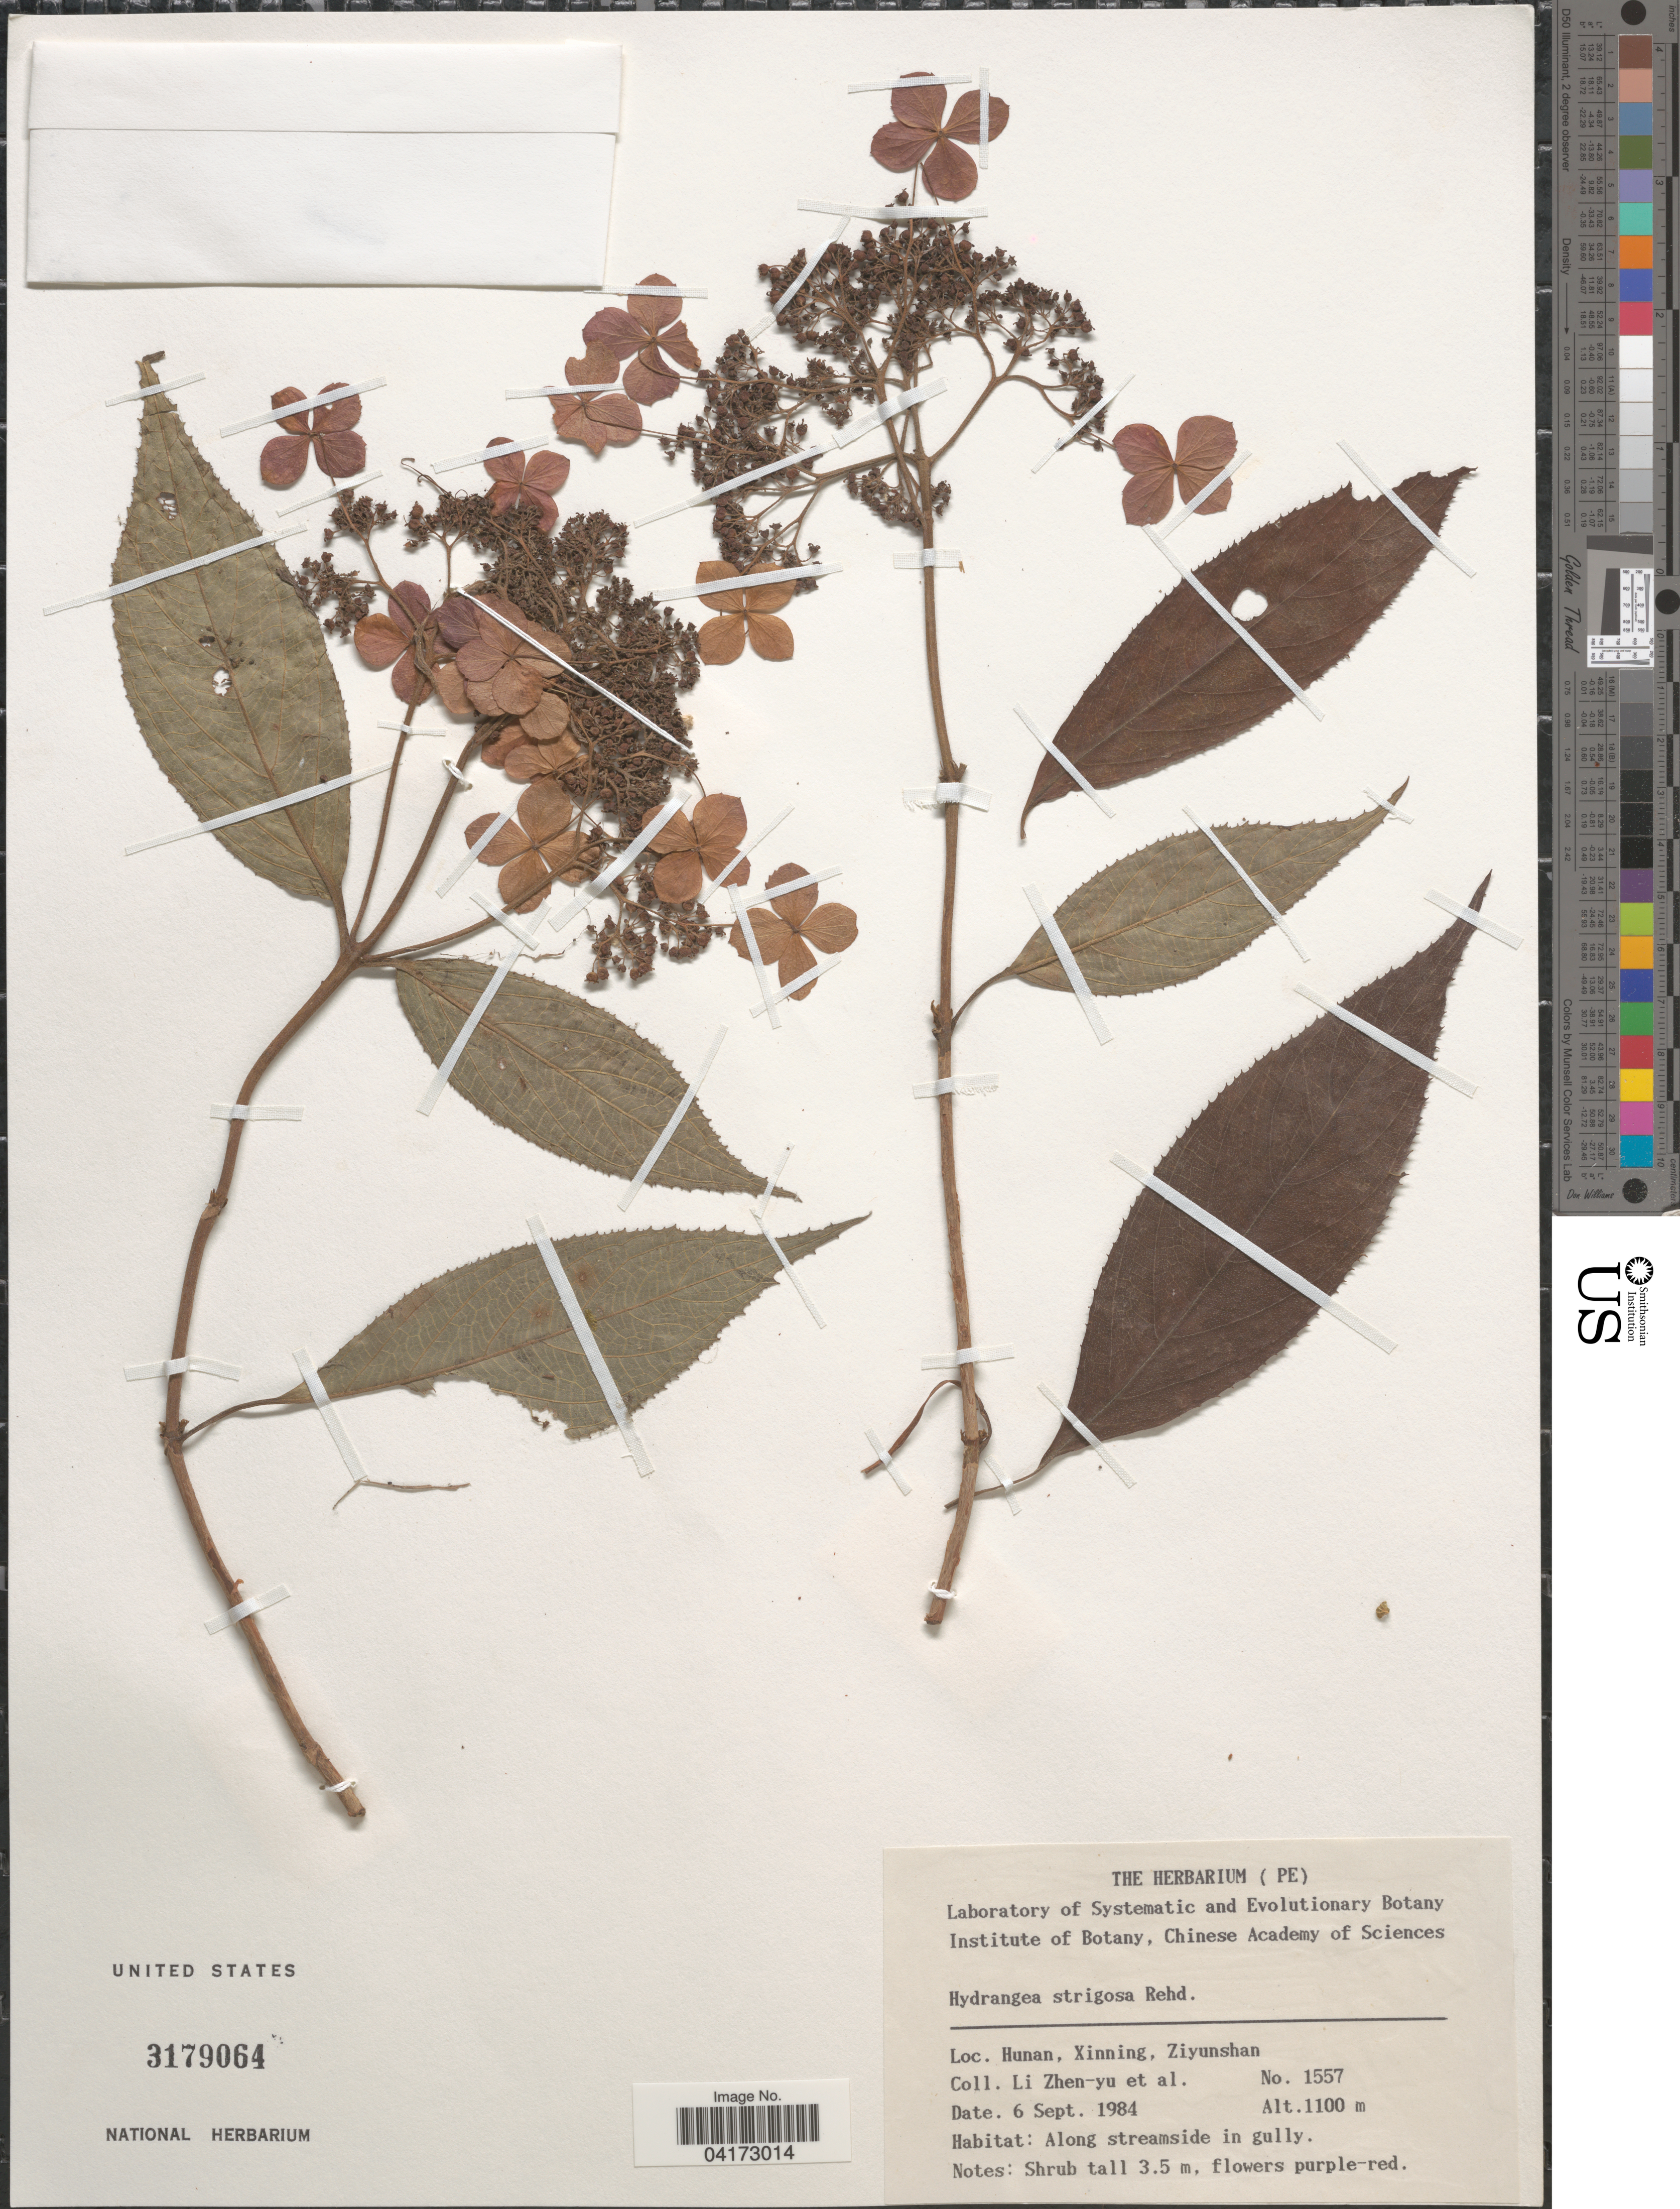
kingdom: Plantae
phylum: Tracheophyta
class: Magnoliopsida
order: Cornales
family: Hydrangeaceae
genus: Hydrangea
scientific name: Hydrangea strigosa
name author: Rehder in Sarg.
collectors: Z. Y. Li & et al.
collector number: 1557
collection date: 1984-09-06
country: China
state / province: Hunan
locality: Xinning, Ziyunshan.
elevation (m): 1100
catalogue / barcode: US 3179064